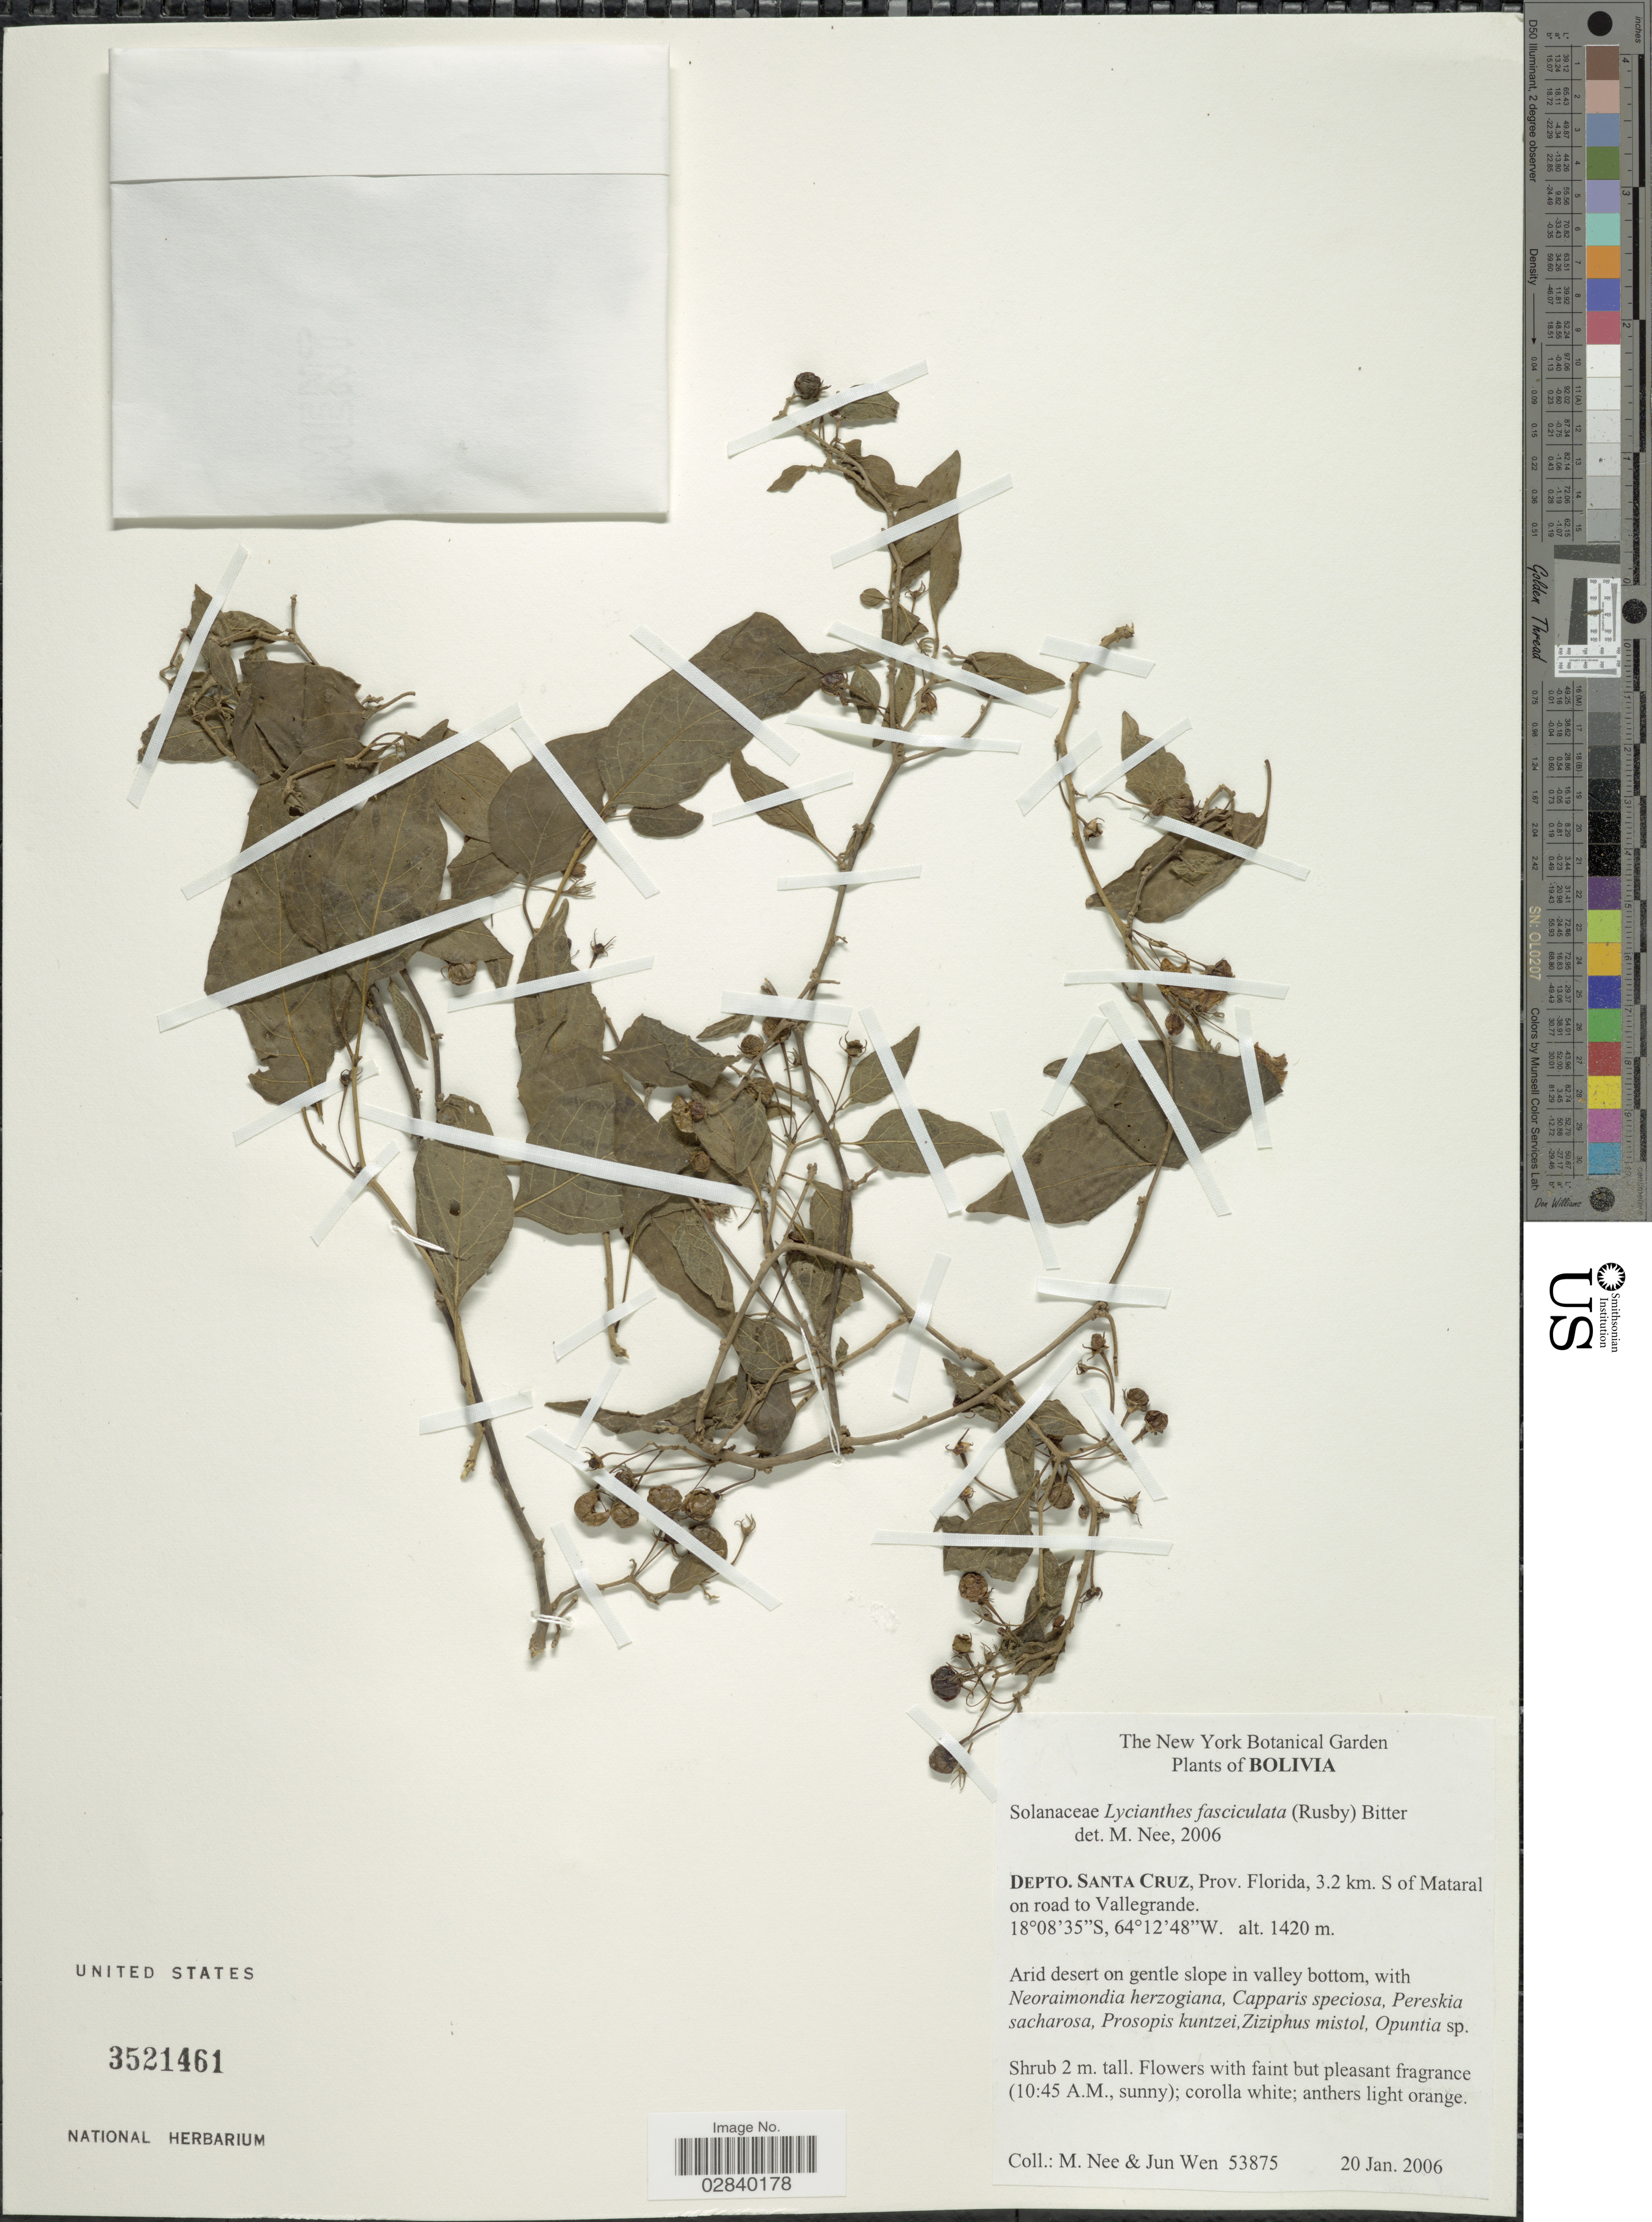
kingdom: Plantae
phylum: Tracheophyta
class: Magnoliopsida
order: Solanales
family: Solanaceae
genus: Lycianthes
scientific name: Lycianthes fasciculata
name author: (Rusby) Bitter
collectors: M. Nee & J. Wen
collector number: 53875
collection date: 2006-01-20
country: Bolivia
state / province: Santa Cruz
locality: Depto. Santa Cruz, Prov. Florida, 3.2 km. S of Mataral on road to Vallegrande.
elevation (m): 1420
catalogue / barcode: US 3521461